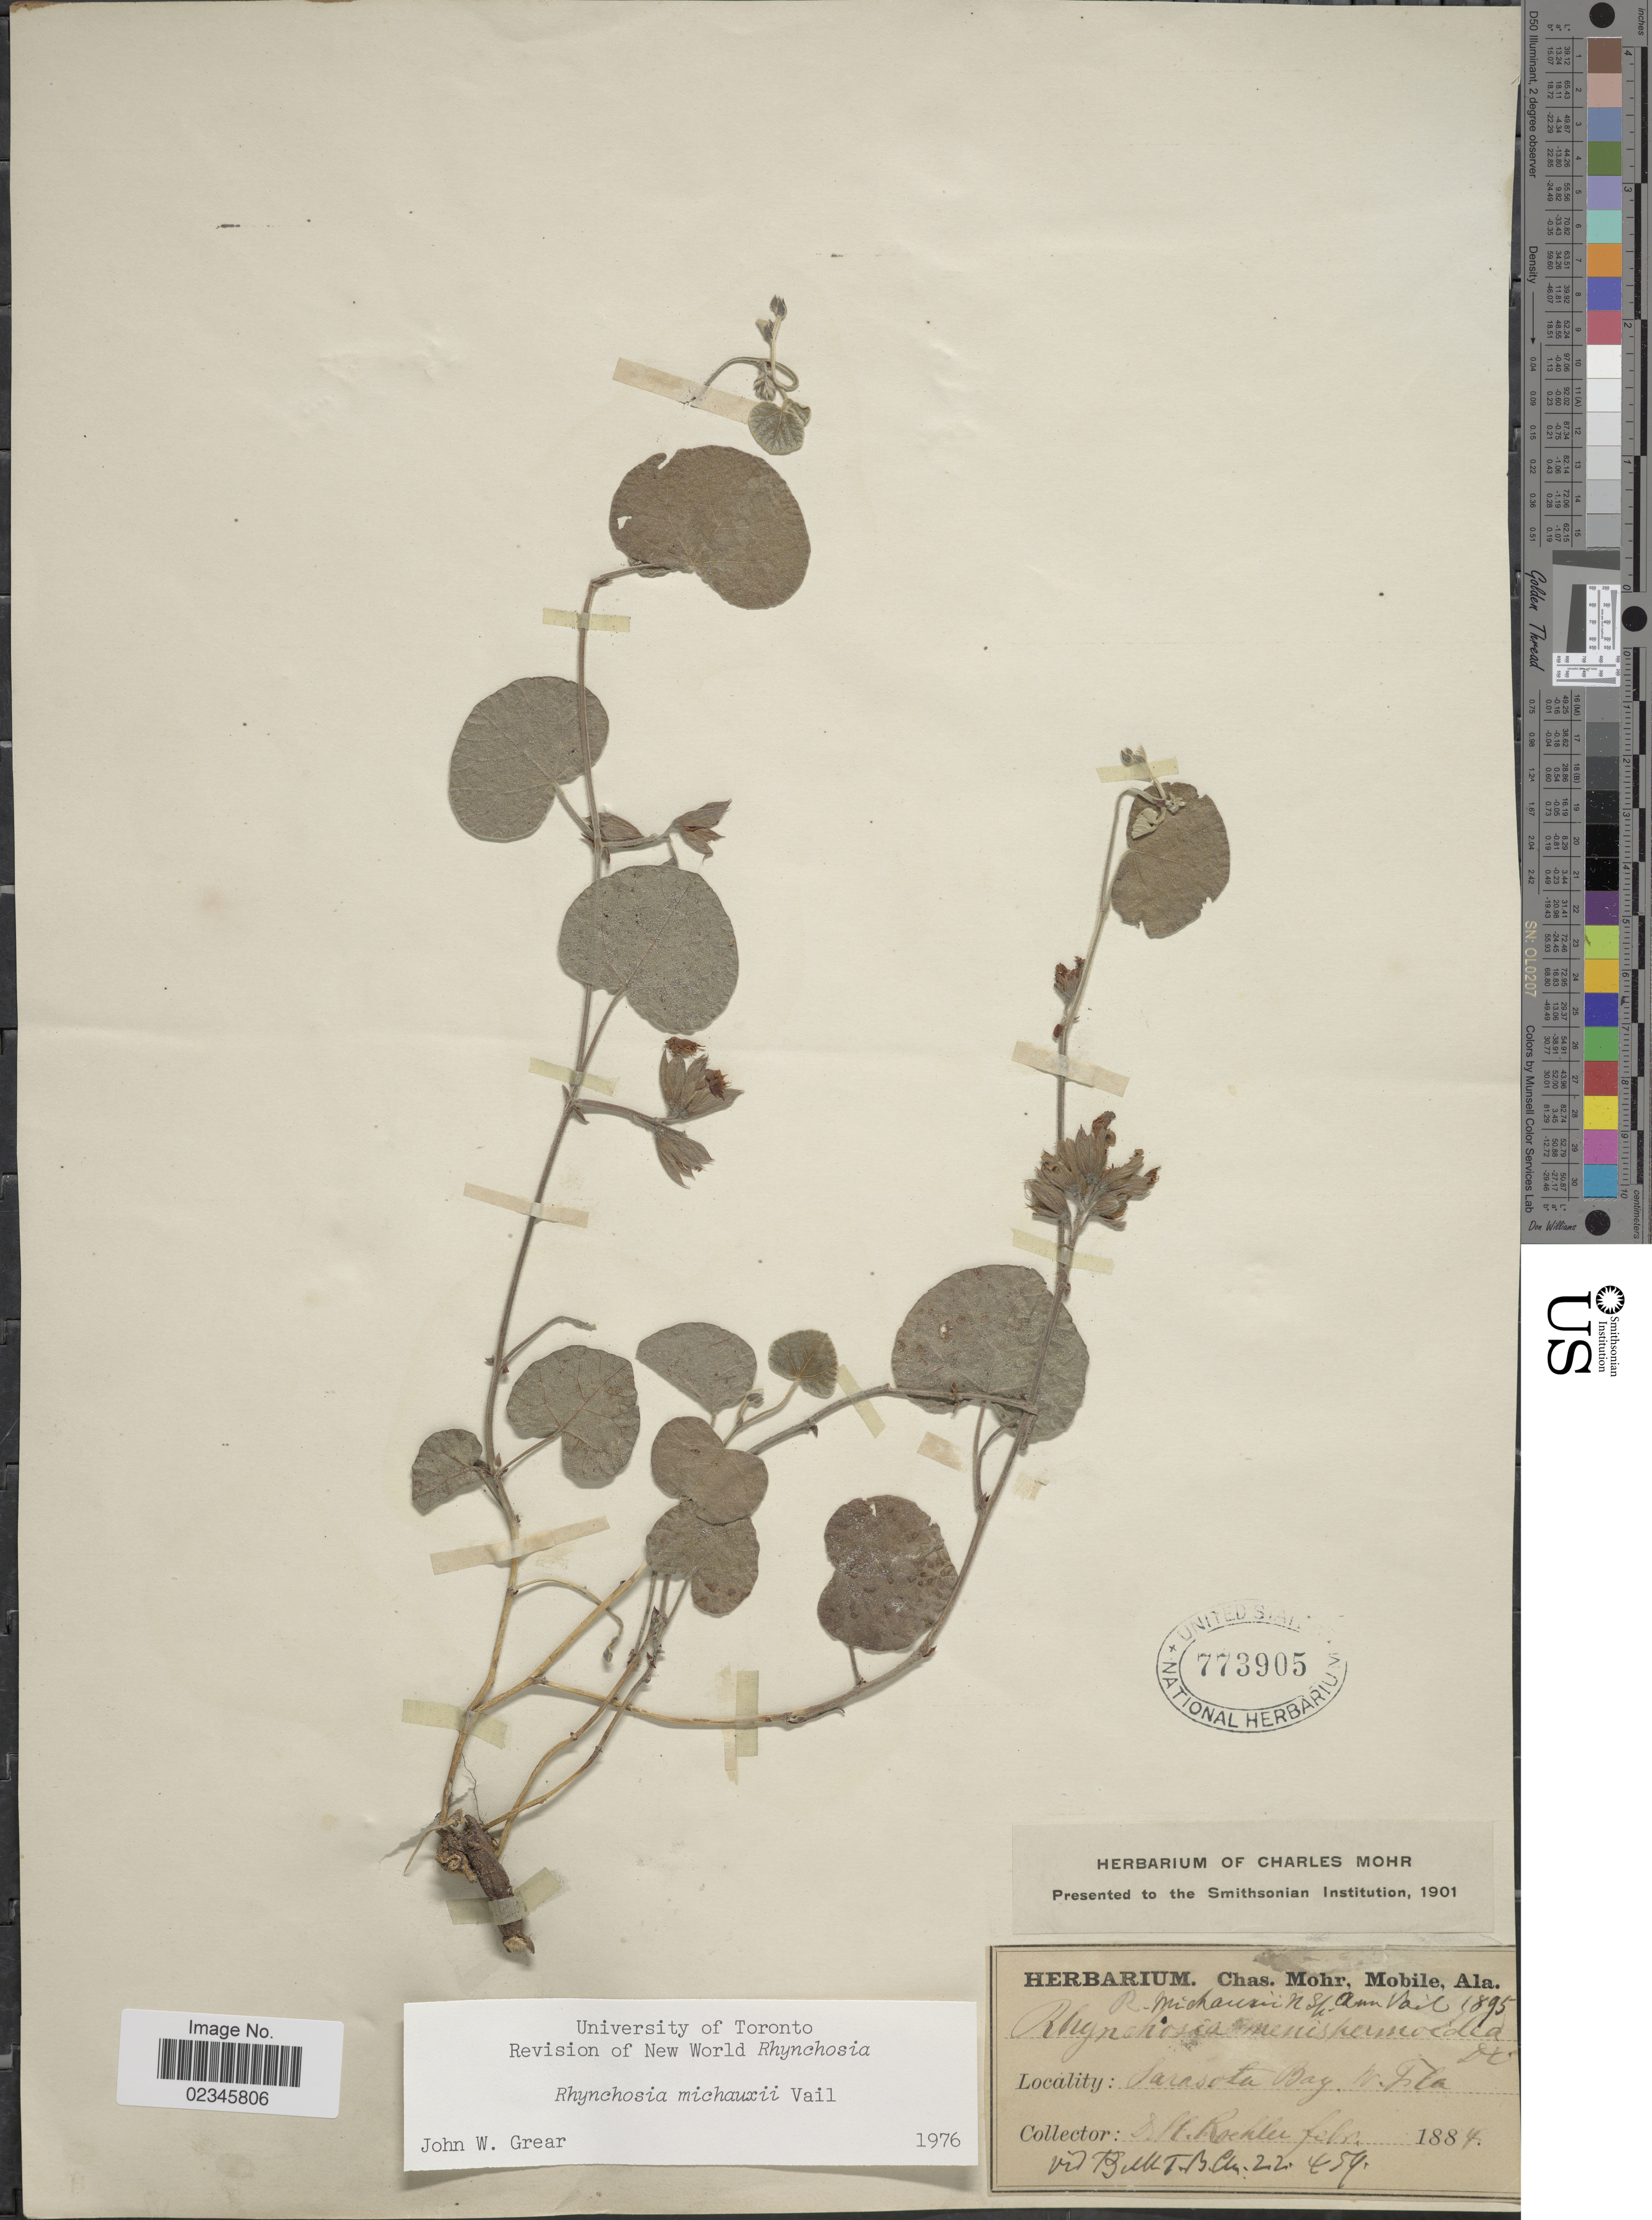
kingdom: Plantae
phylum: Tracheophyta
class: Magnoliopsida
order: Fabales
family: Fabaceae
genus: Rhynchosia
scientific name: Rhynchosia michauxii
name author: Vail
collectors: H. Roehler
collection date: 1884-02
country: United States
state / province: Florida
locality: Sarasota Bay, N. Fla.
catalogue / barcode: US 773905